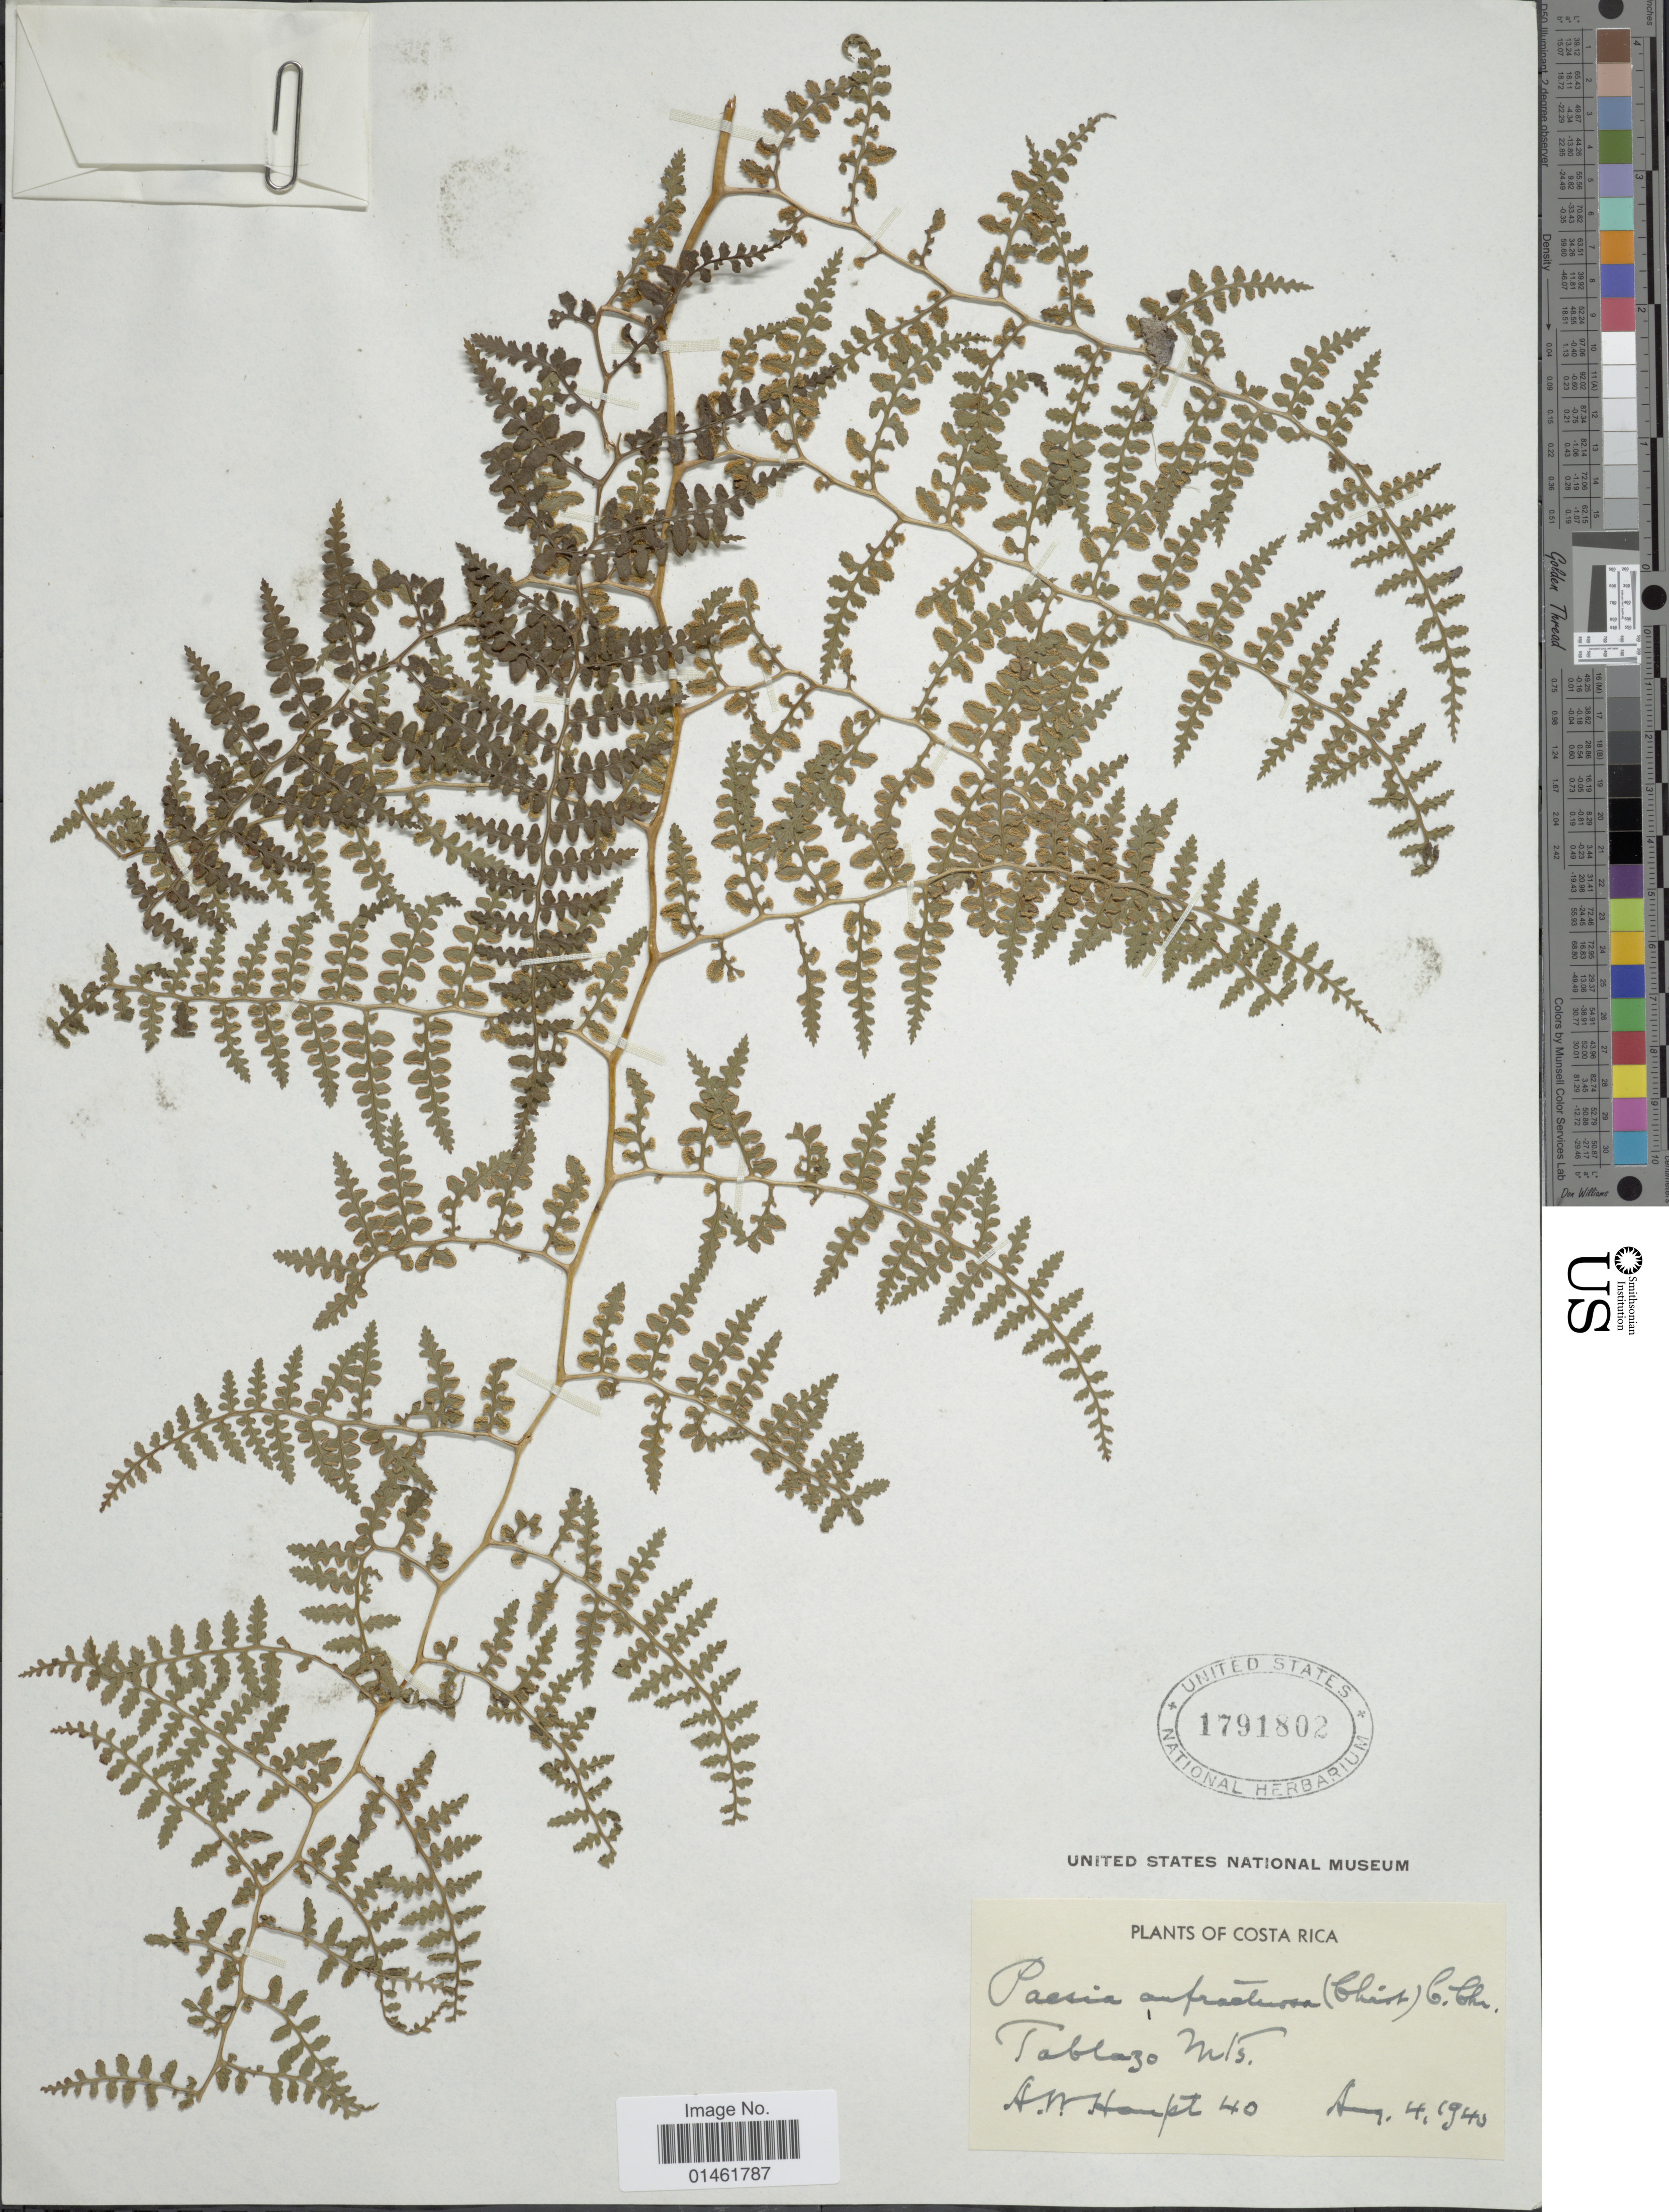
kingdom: Plantae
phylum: Tracheophyta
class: Polypodiopsida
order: Polypodiales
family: Dennstaedtiaceae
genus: Paesia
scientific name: Paesia anfractuosa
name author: (Christ) C. Chr.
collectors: A. Haupt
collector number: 40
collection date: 1940-08-04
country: Costa Rica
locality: Tablazo Mts.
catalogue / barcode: US 1791802